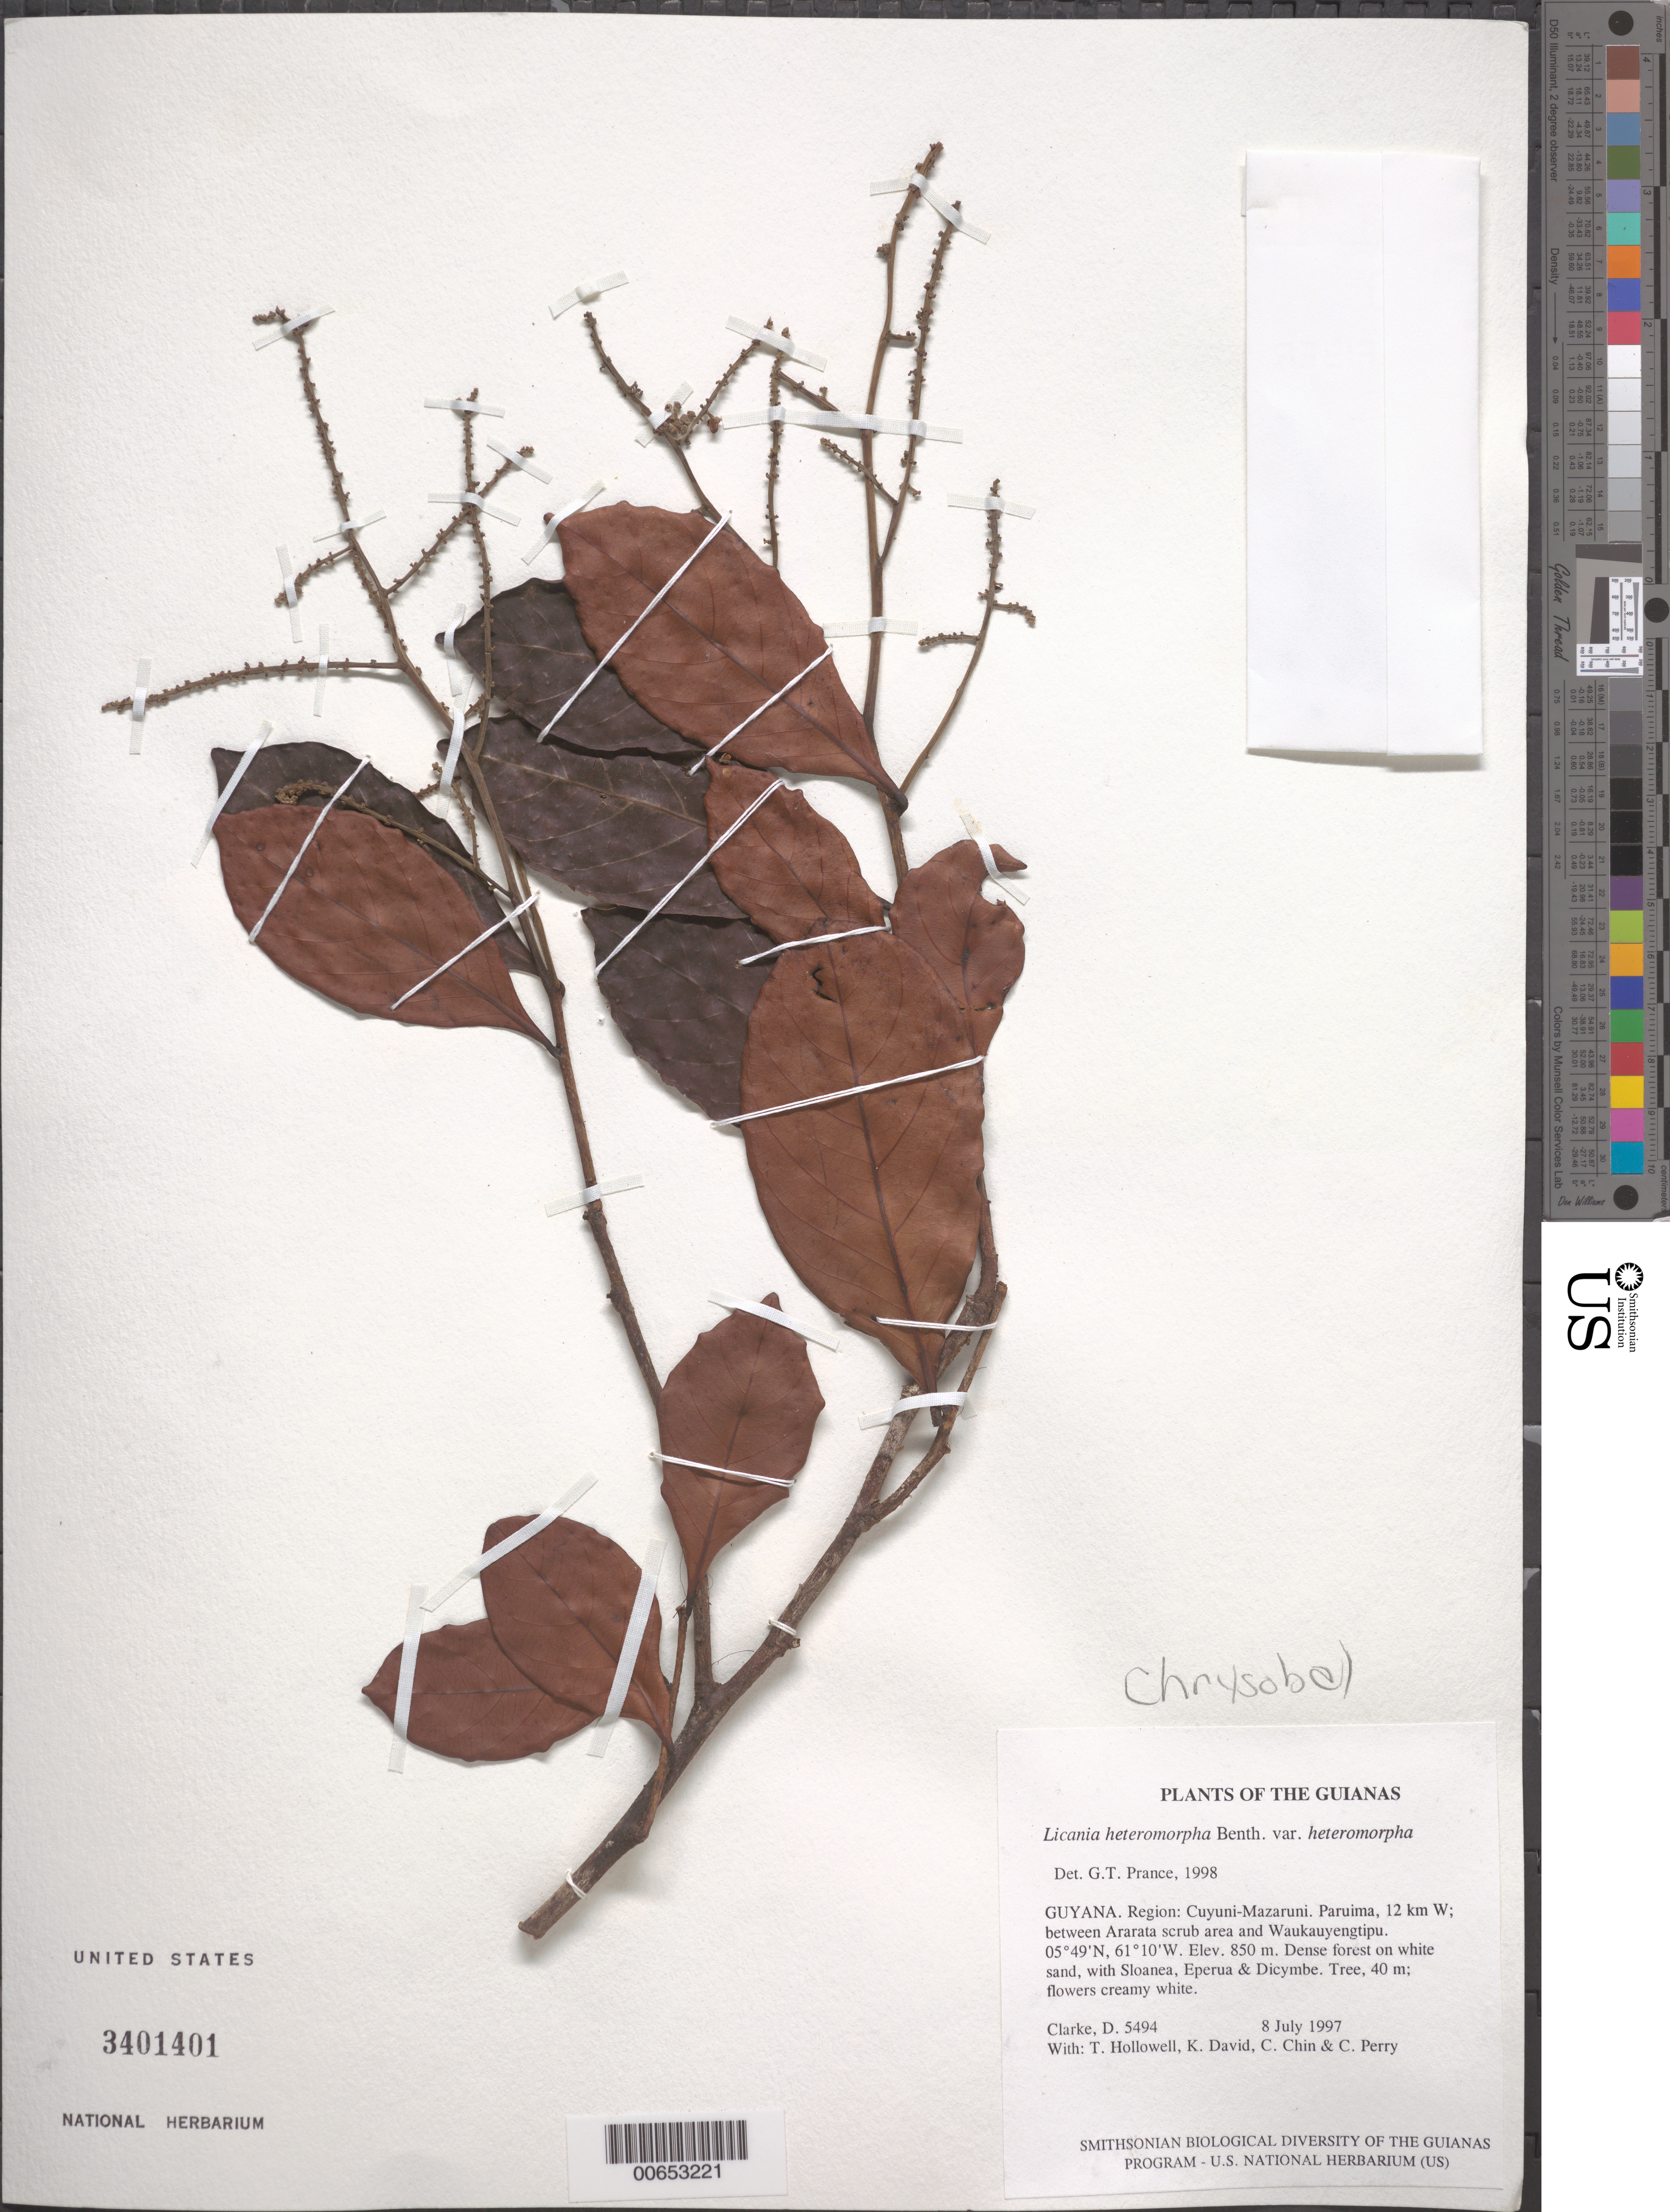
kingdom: Plantae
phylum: Tracheophyta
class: Magnoliopsida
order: Malpighiales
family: Chrysobalanaceae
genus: Hymenopus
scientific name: Hymenopus heteromorphus var. heteromorphus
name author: (Benth.) Sothers & Prance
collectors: H. D. Clarke, T. Hollowell, K. David, C. Chin & C. Perry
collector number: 5494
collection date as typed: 8 July 1997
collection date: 1997-07-08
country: Guyana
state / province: Cuyuni-Mazaruni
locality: Paruima, 12 km W; between Ararata scrub area and Waukauyengtipu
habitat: Dense forest on white sand, with Sloanea, Eperua & Dicymbe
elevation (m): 850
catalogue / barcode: US 3401401